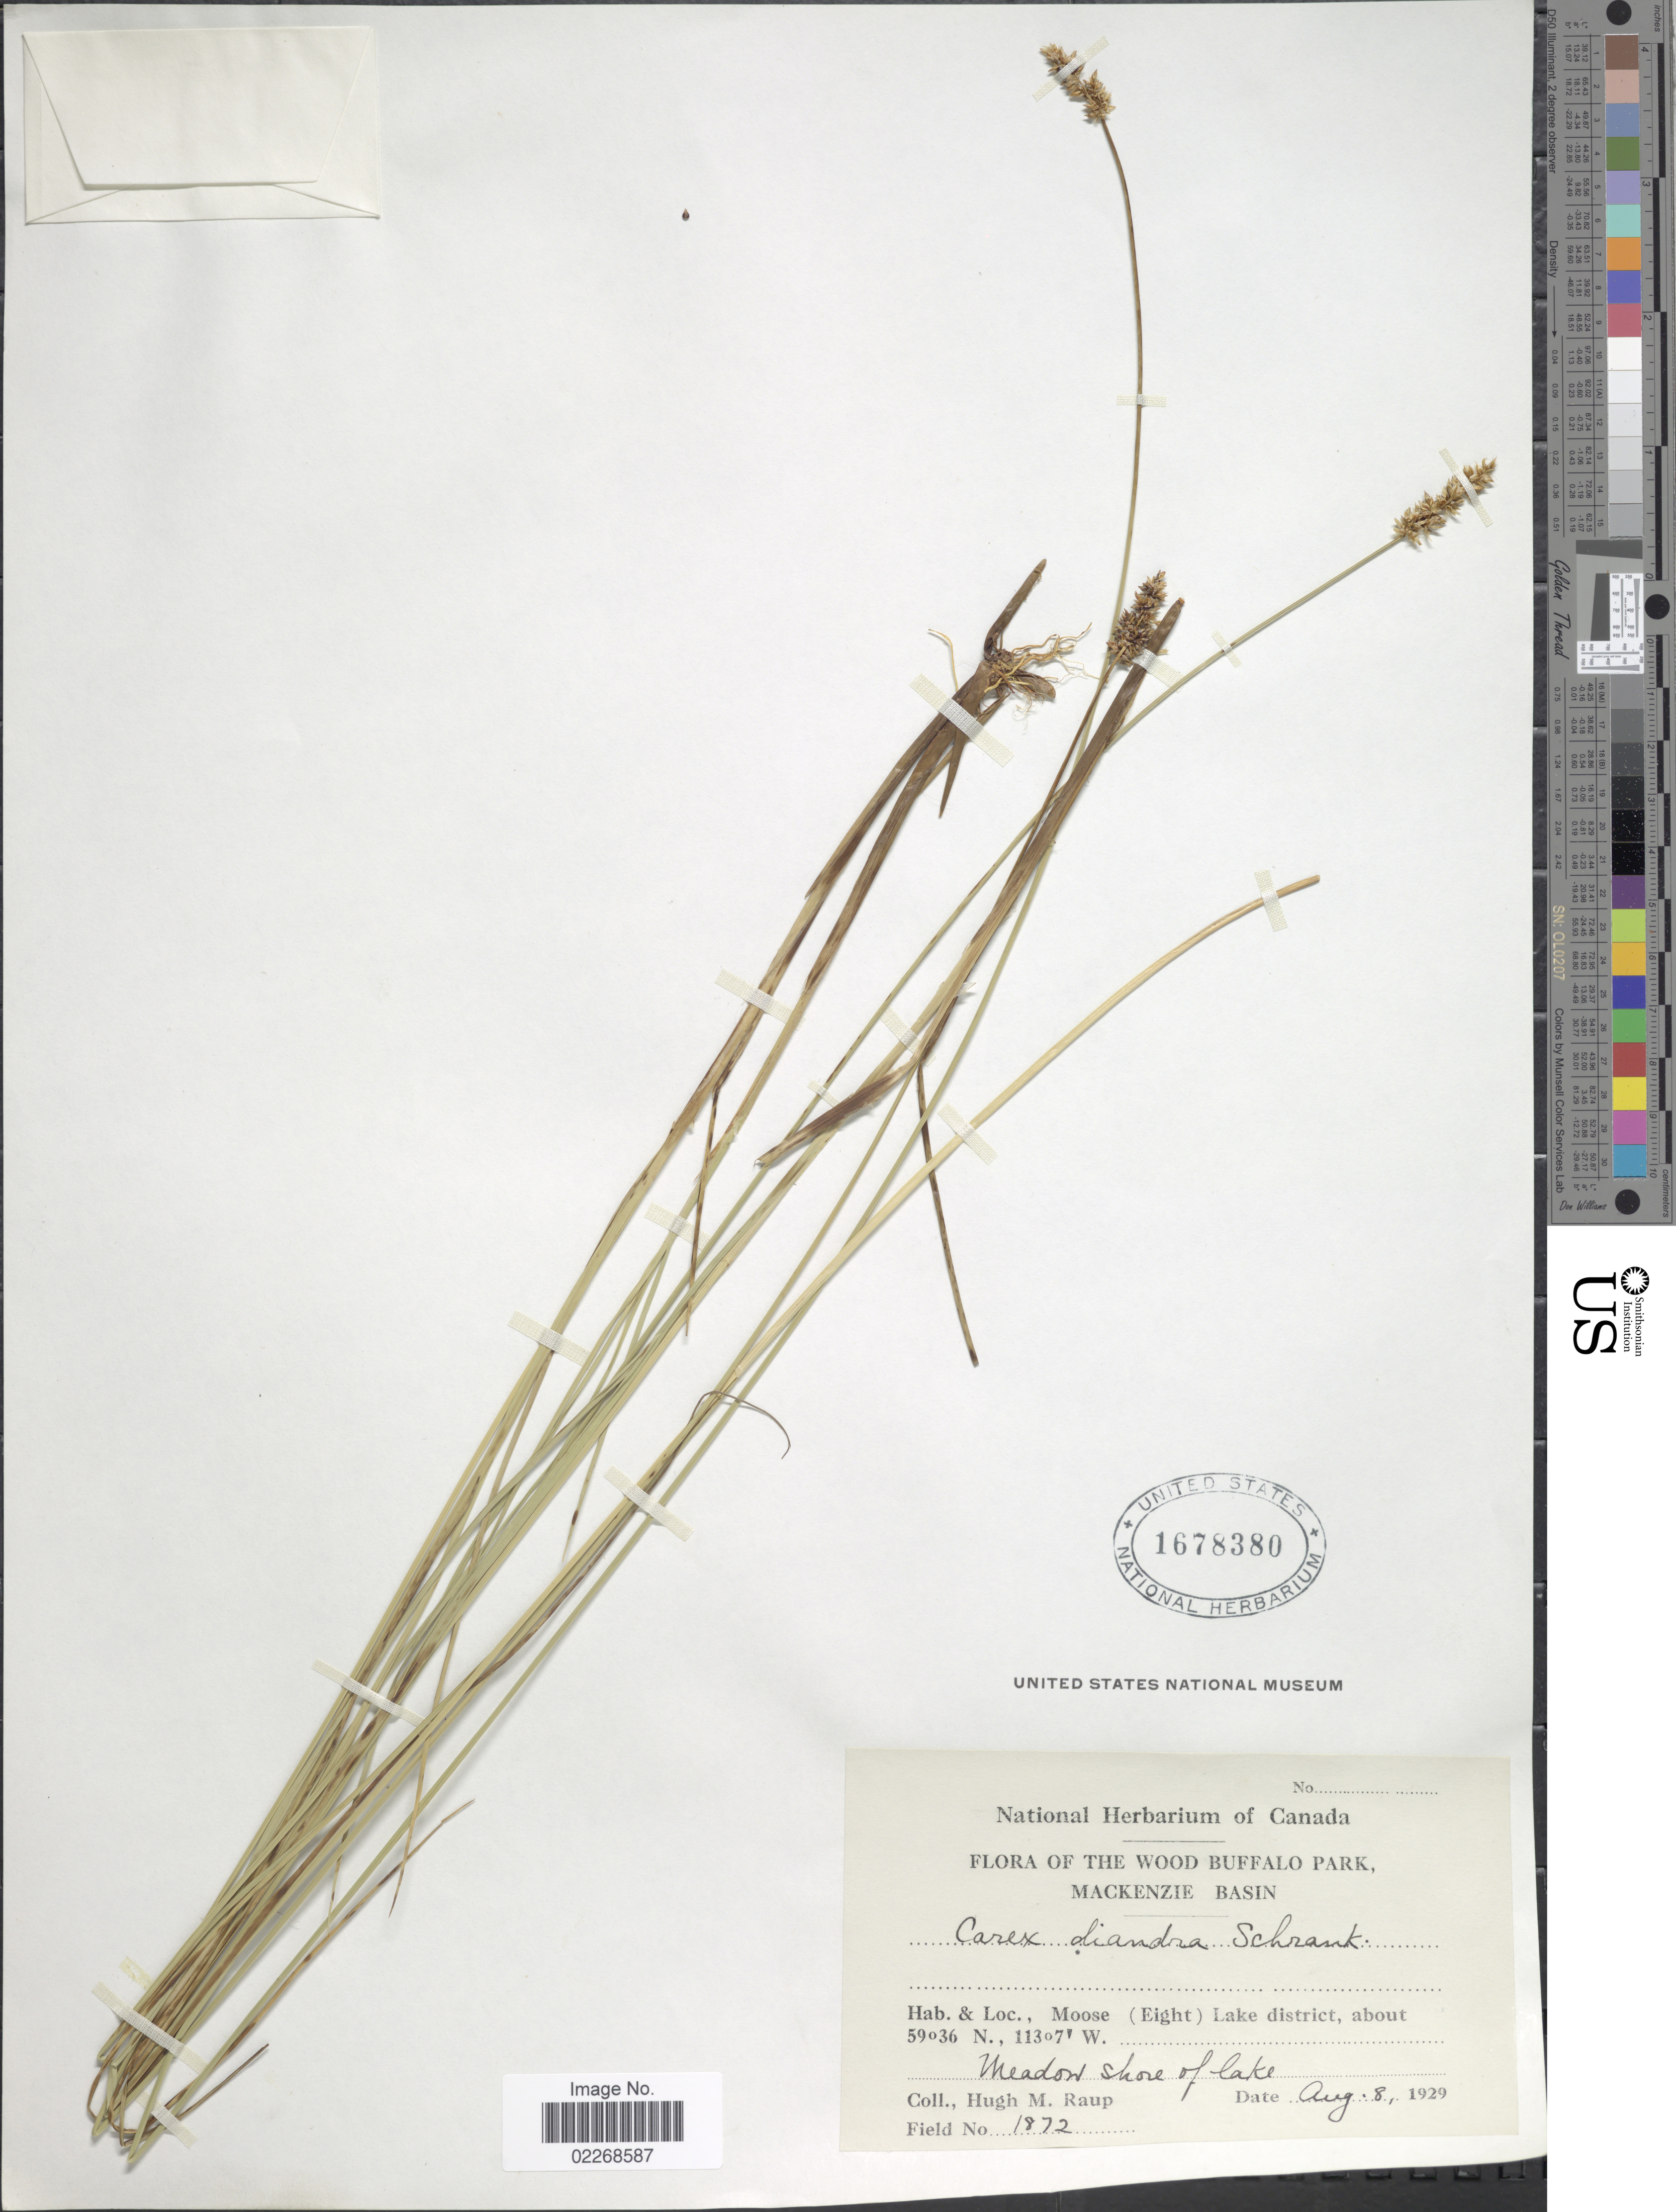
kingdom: Plantae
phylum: Tracheophyta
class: Liliopsida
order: Poales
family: Cyperaceae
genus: Carex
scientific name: Carex diandra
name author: Schrank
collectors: H. Raup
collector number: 1872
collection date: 1929-08-08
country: Canada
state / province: Alberta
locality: The Wood Buffalo Park, Mackenzie Basin, Moose (Eight) Lake district, meadow shore of lake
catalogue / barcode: US 1678380